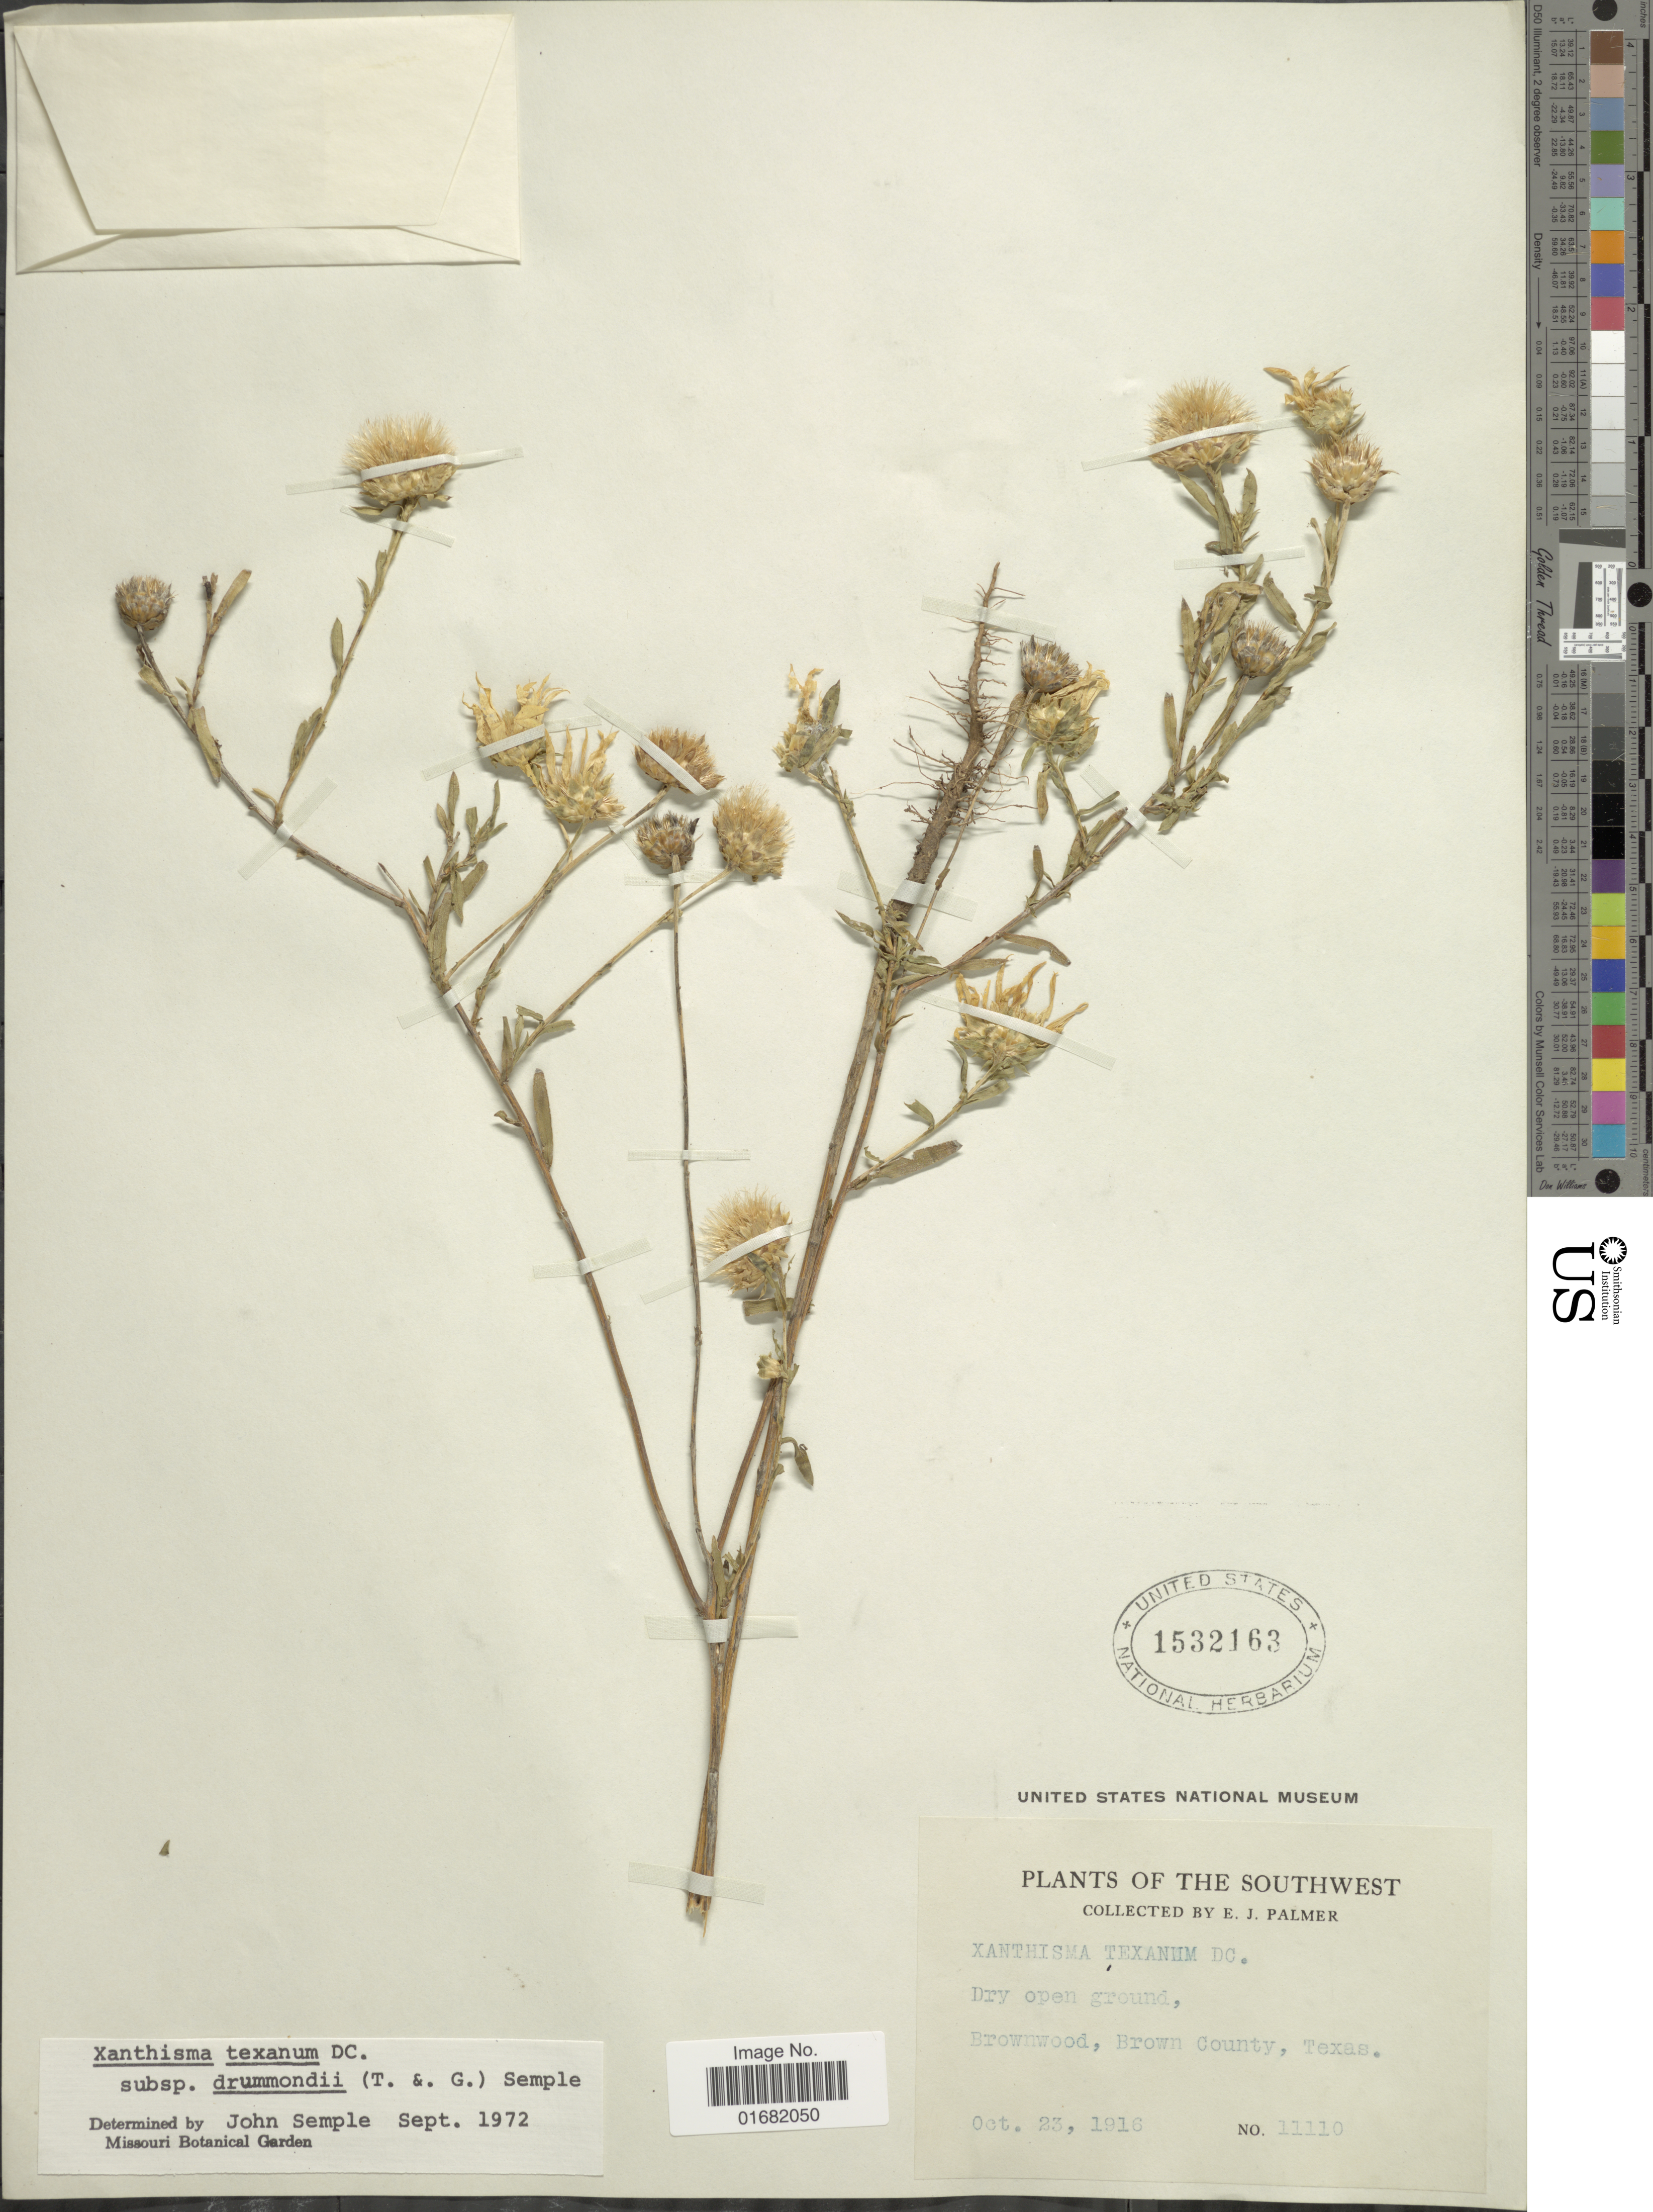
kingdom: Plantae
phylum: Tracheophyta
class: Magnoliopsida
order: Asterales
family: Asteraceae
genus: Xanthisma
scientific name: Xanthisma texanum subsp. drummondii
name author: (Torr. & A. Gray) Semple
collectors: E. J. Palmer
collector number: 11110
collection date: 1916-10-23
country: United States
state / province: Texas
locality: Brownwood, Brown County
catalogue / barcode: US 1532163